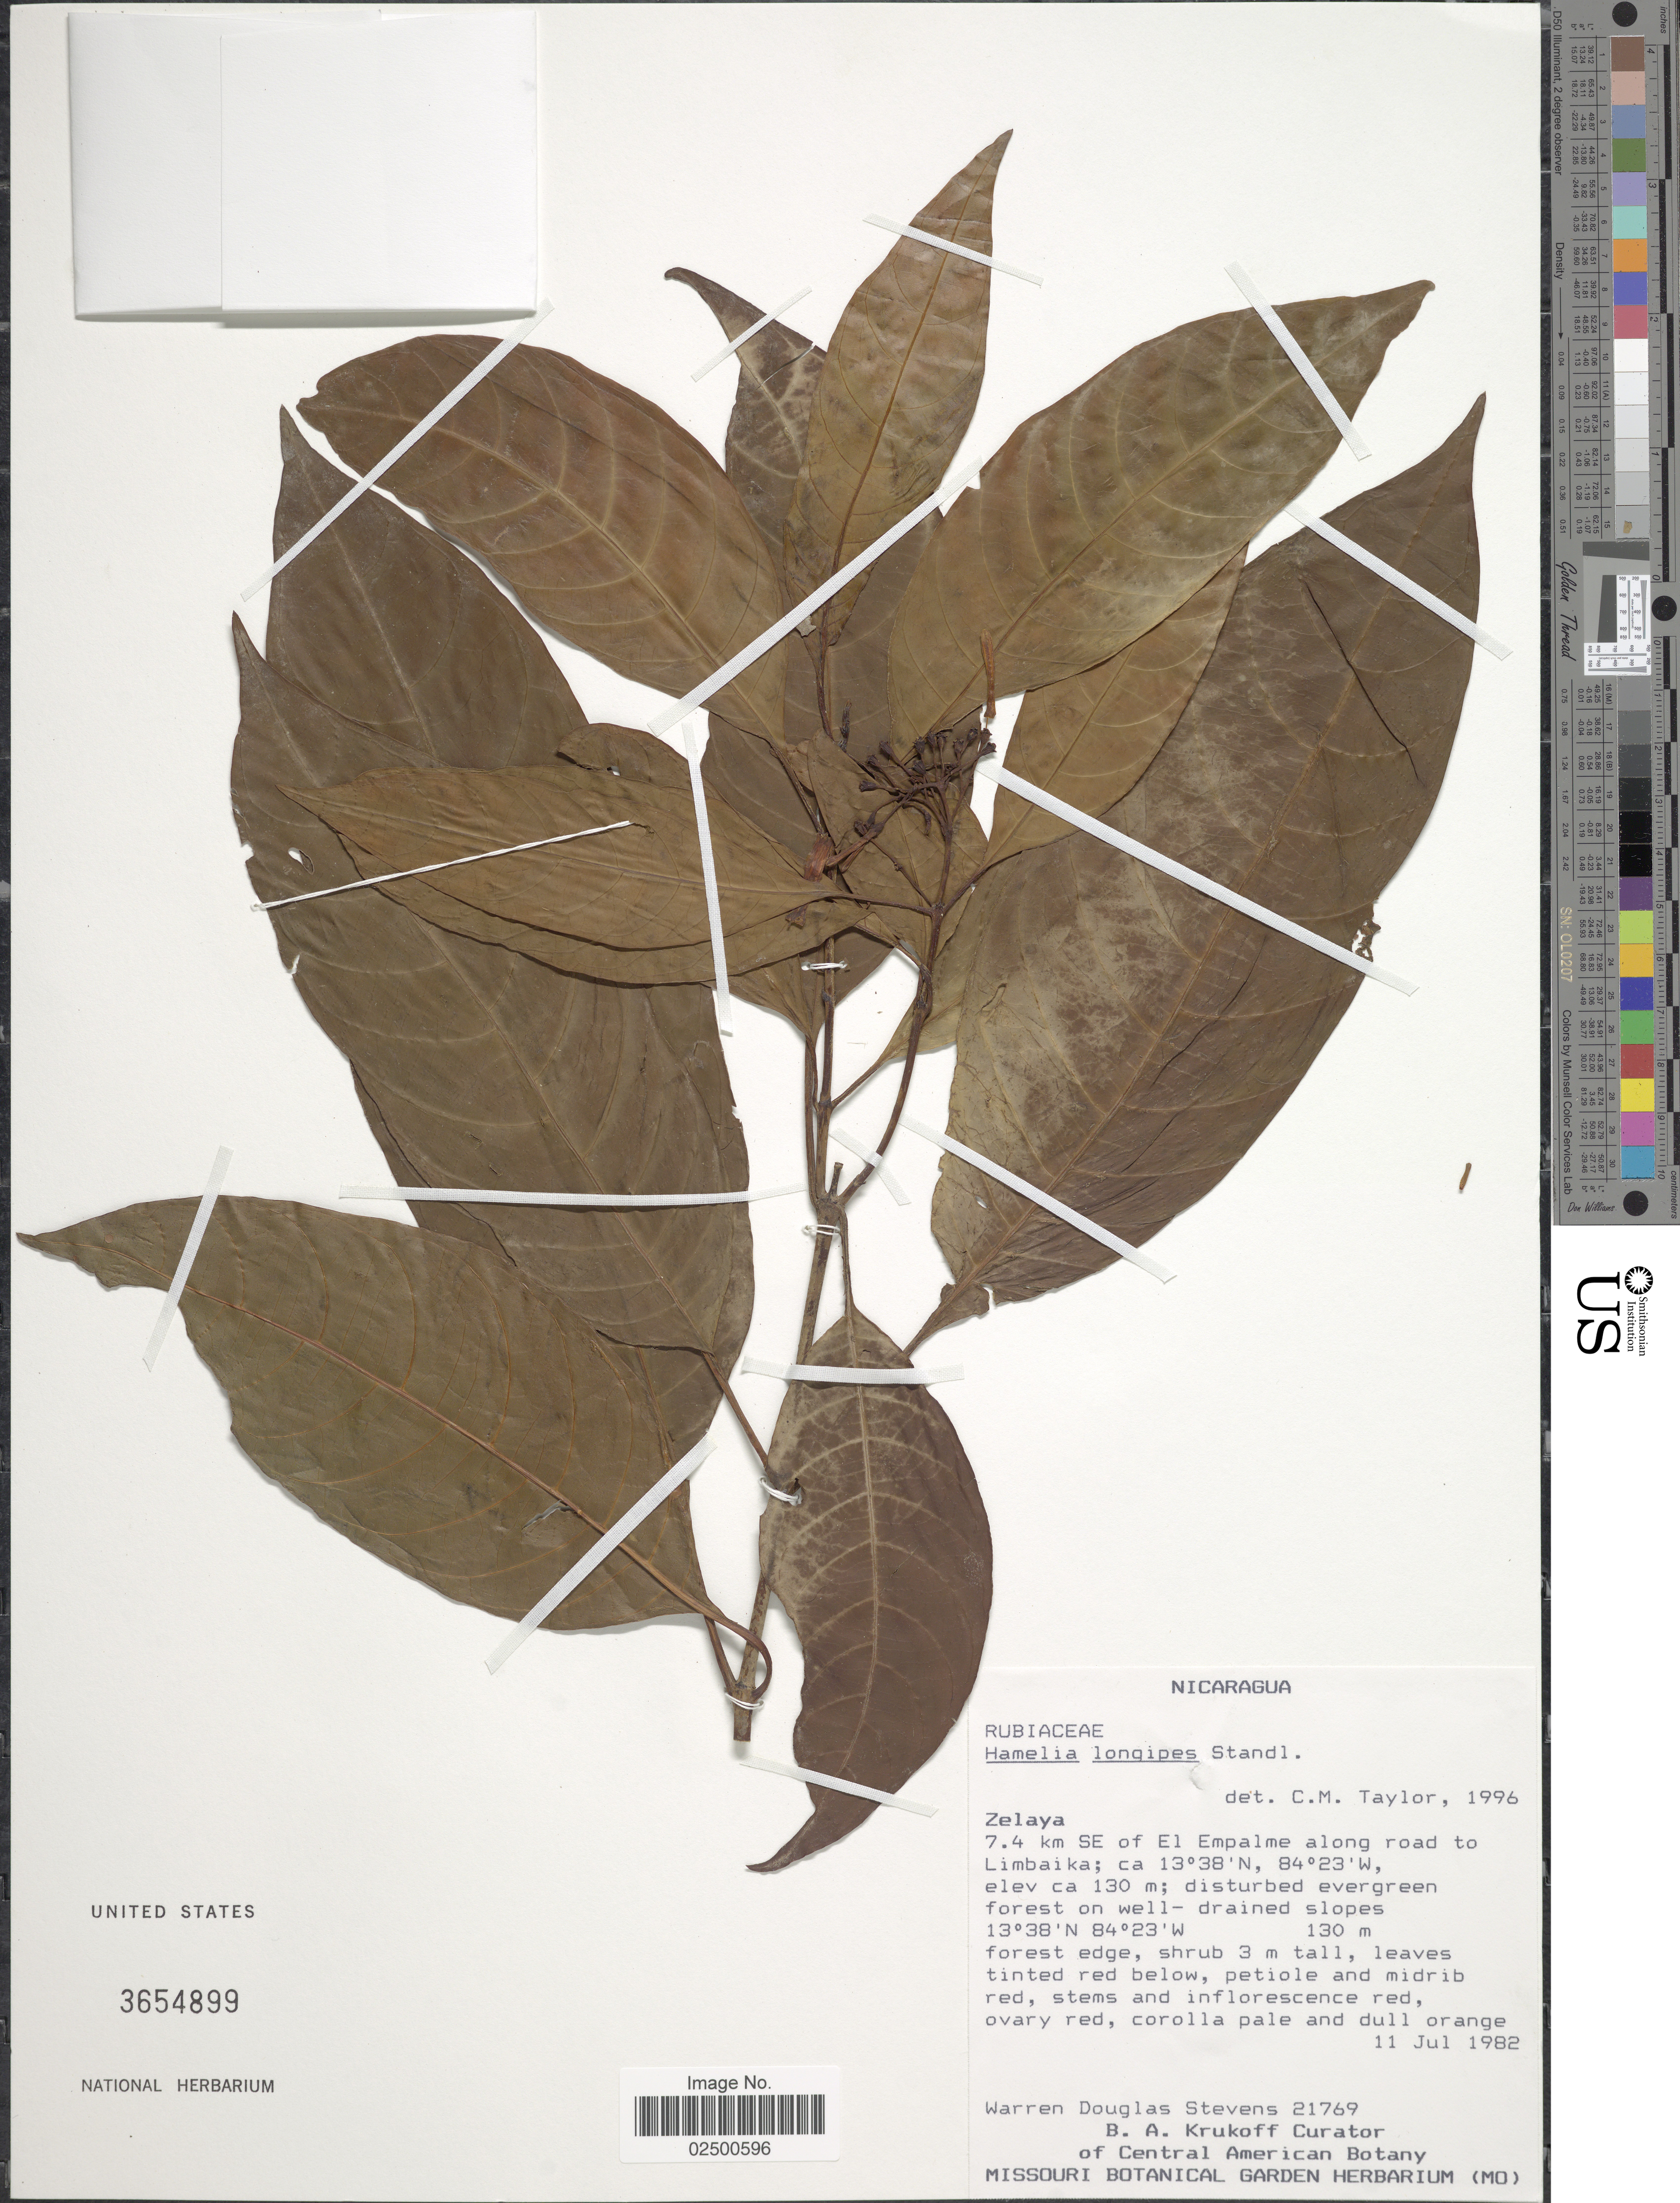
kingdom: Plantae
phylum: Tracheophyta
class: Magnoliopsida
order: Gentianales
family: Rubiaceae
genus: Hamelia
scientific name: Hamelia longipes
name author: Standl.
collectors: W. D. Stevens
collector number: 21769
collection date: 1982-07-11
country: Nicaragua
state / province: Atlantico Norte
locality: Zelaya. 7.4 km SE of El Empalme along road to Limbaika.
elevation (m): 130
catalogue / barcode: US 3654899